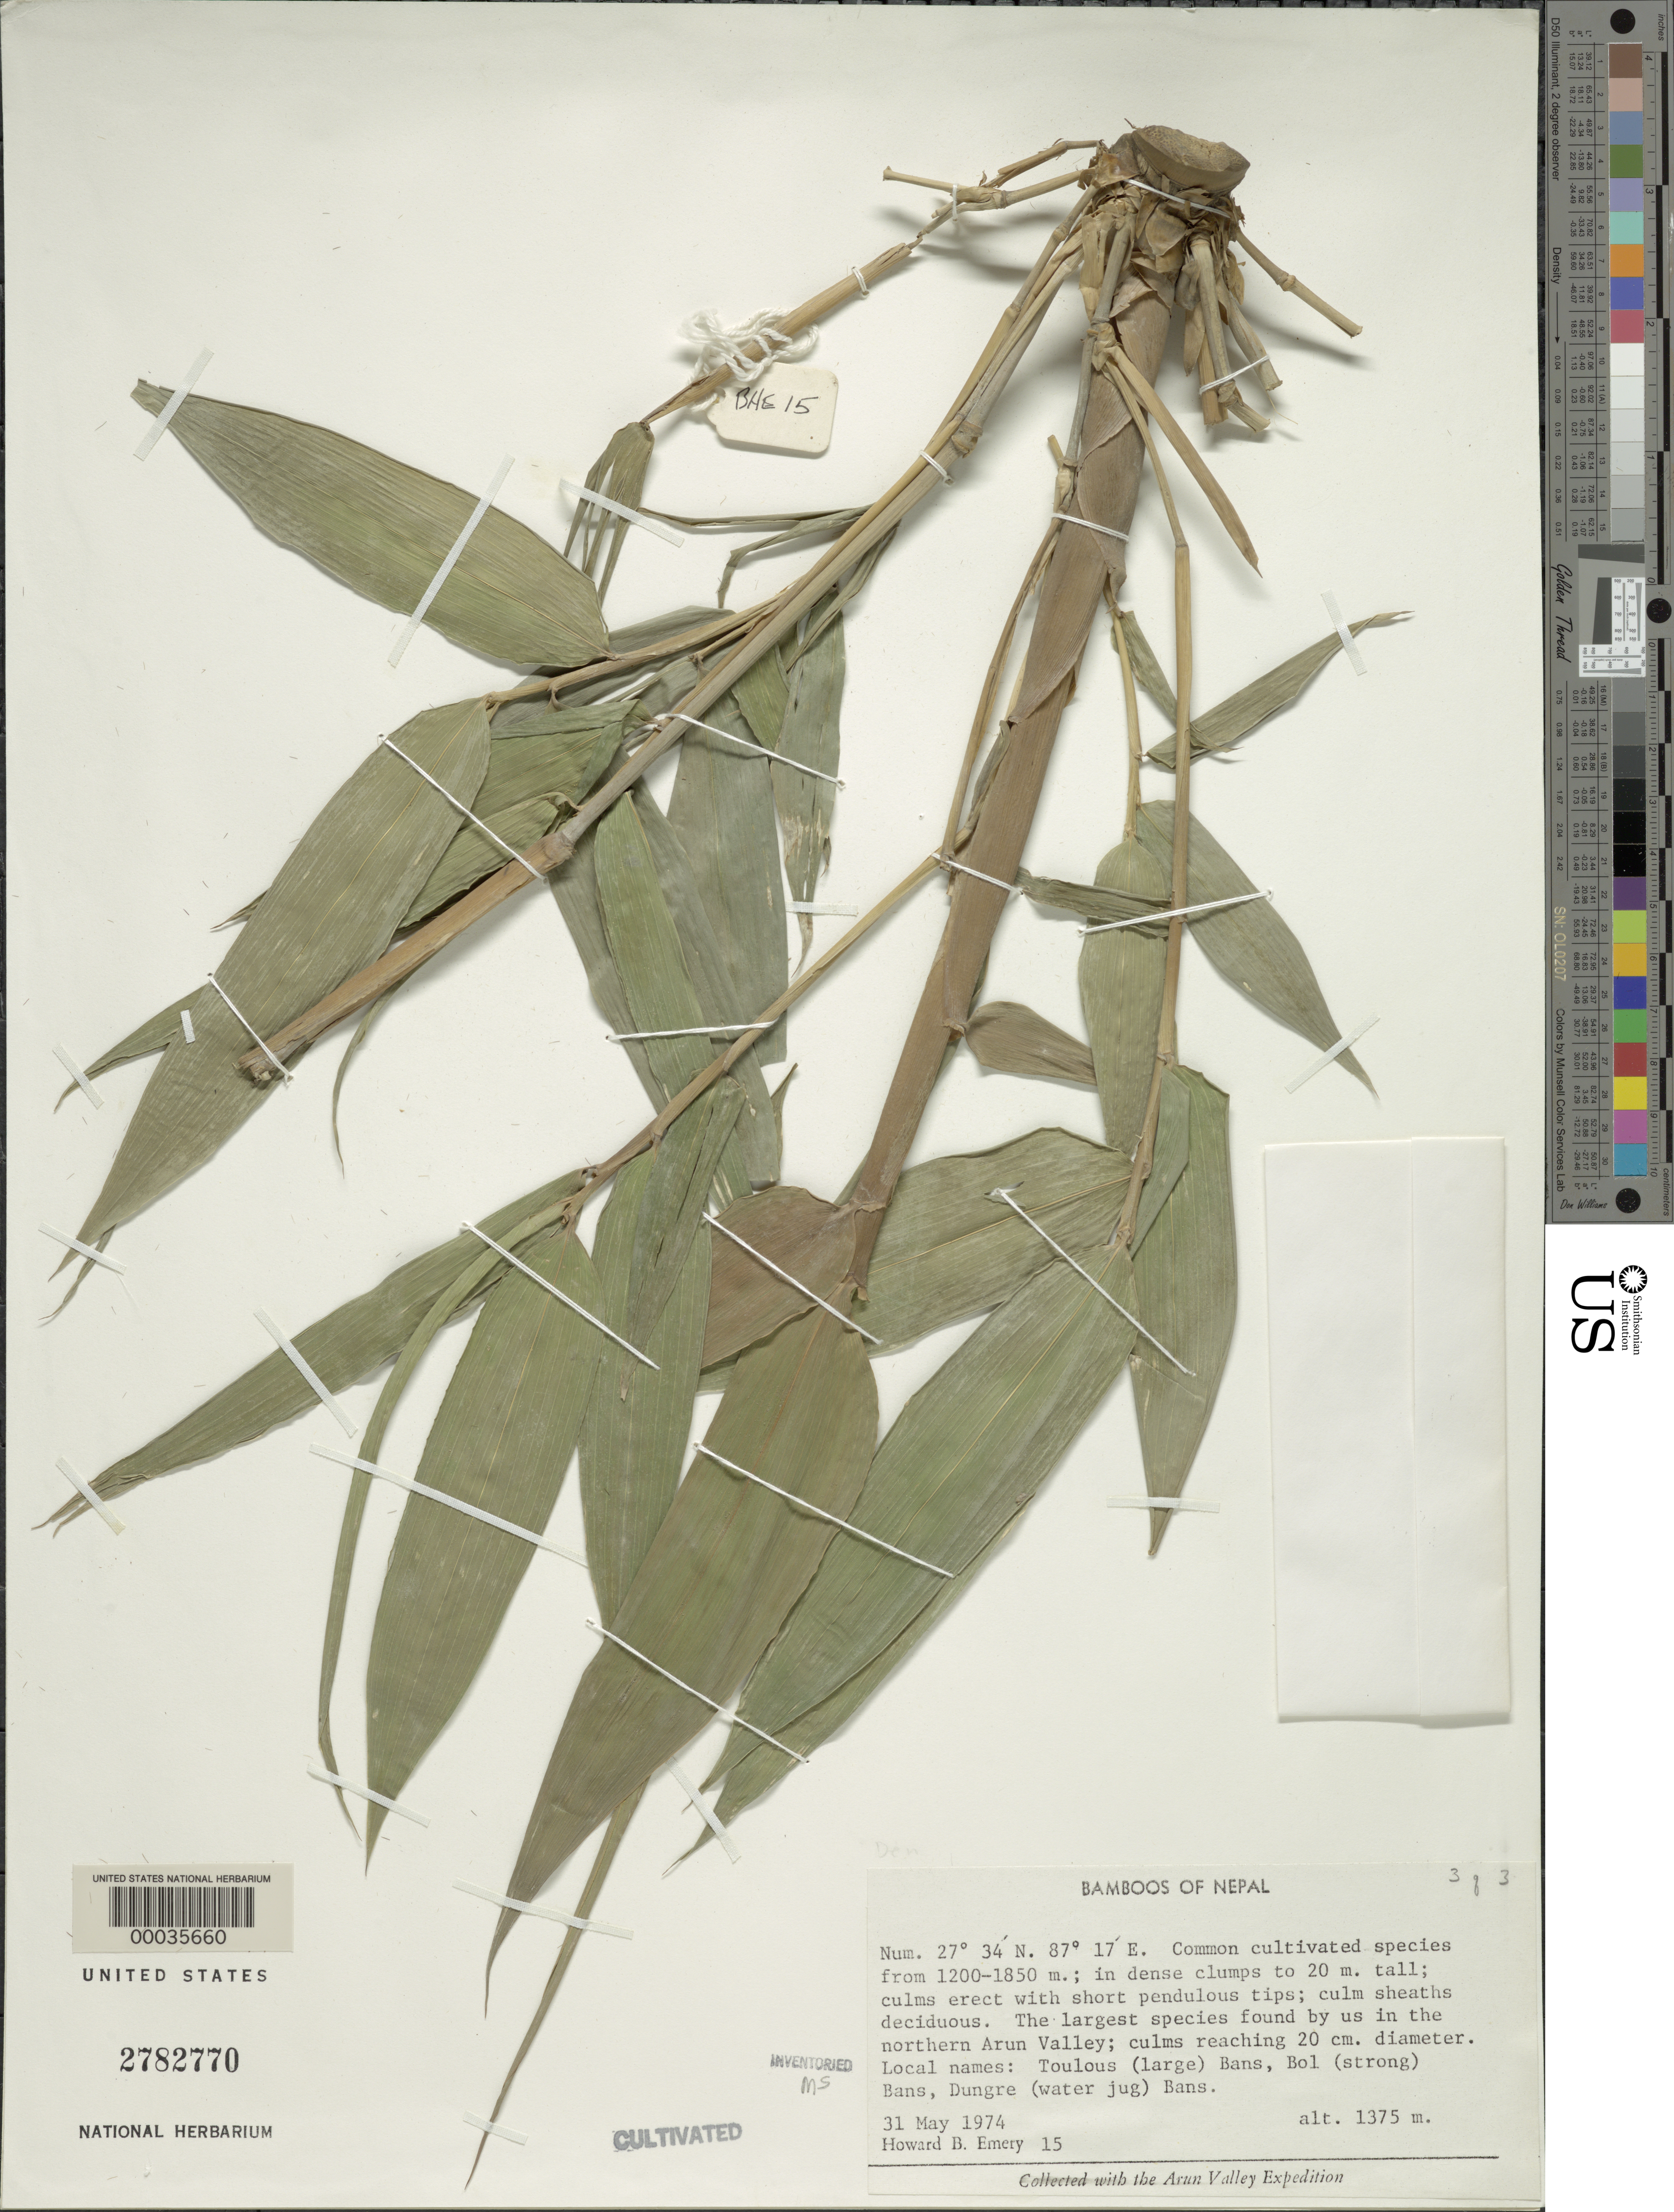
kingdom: Plantae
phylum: Tracheophyta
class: Liliopsida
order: Poales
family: Poaceae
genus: Dendrocalamus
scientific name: Dendrocalamus sp.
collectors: H. B. Emery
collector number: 15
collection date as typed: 31 May 1974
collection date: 1974-05-31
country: Nepal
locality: Num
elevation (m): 1375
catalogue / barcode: US 2782770